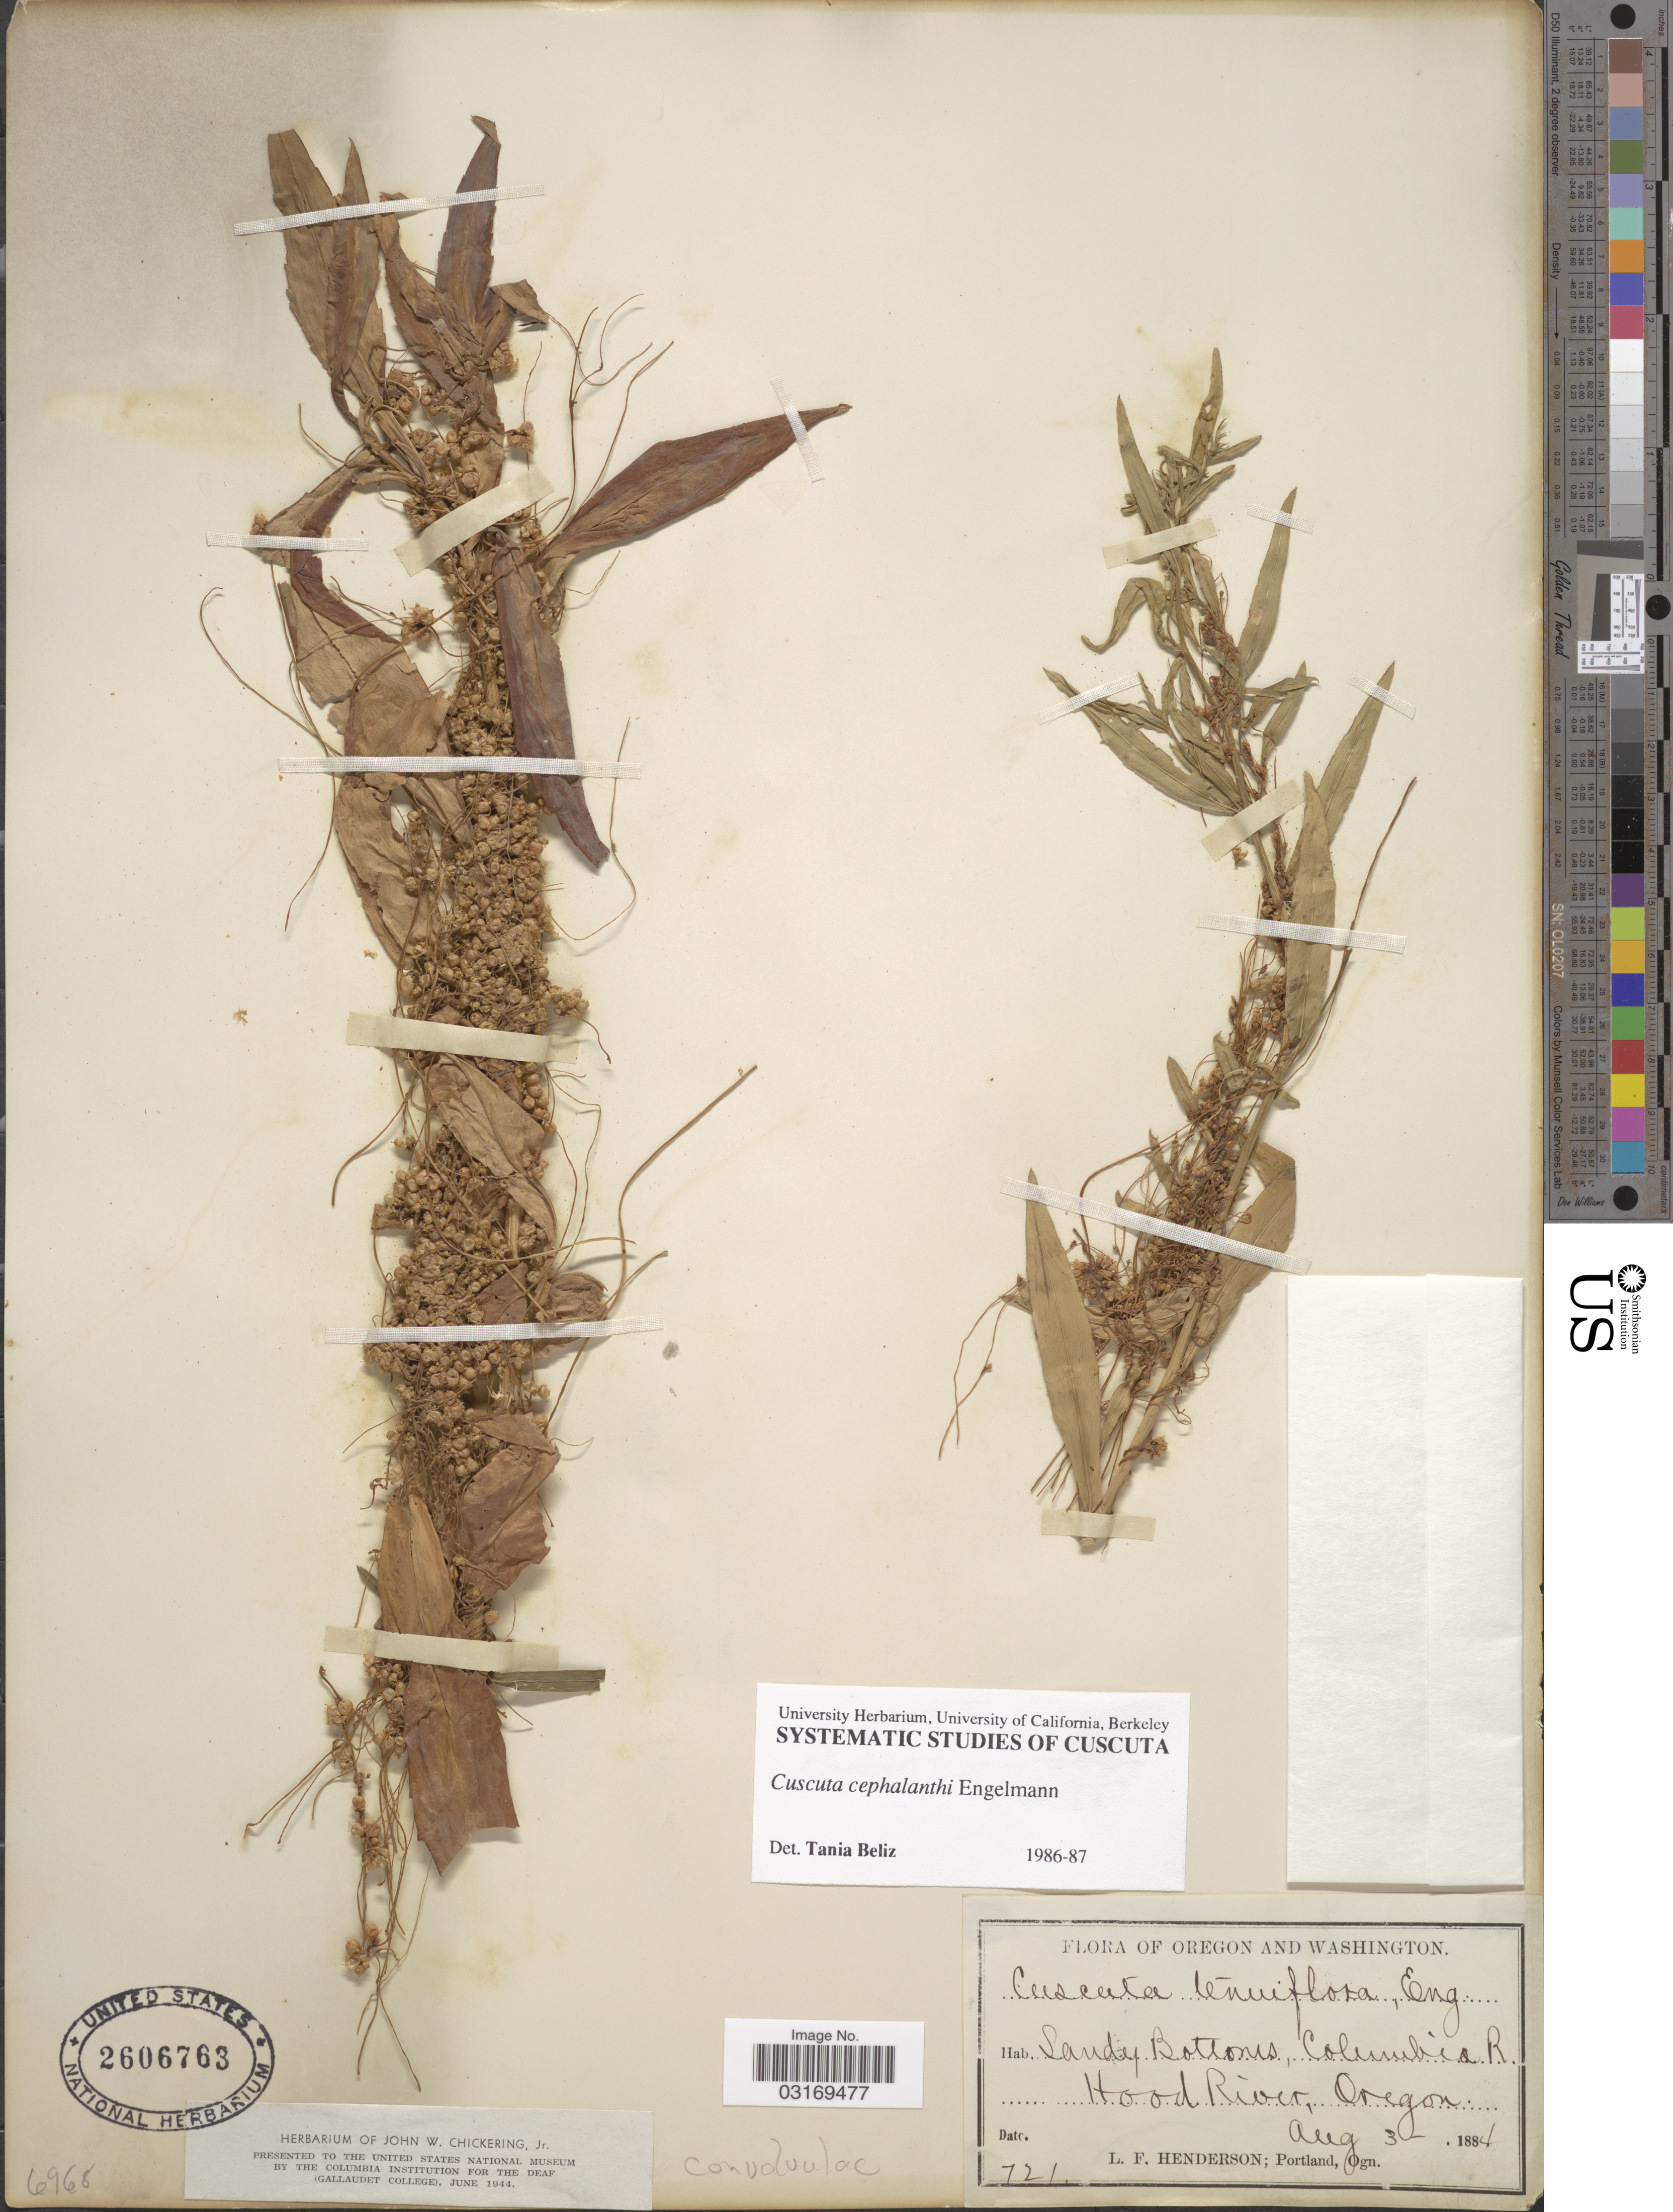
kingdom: Plantae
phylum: Tracheophyta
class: Magnoliopsida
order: Solanales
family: Convolvulaceae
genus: Cuscuta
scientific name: Cuscuta cephalanthi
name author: Engelm.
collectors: L. Henderson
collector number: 721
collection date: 1884-08-03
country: United States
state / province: Oregon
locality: Sandy Bottoms, Columbia R. Hood River.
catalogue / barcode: US 2606763